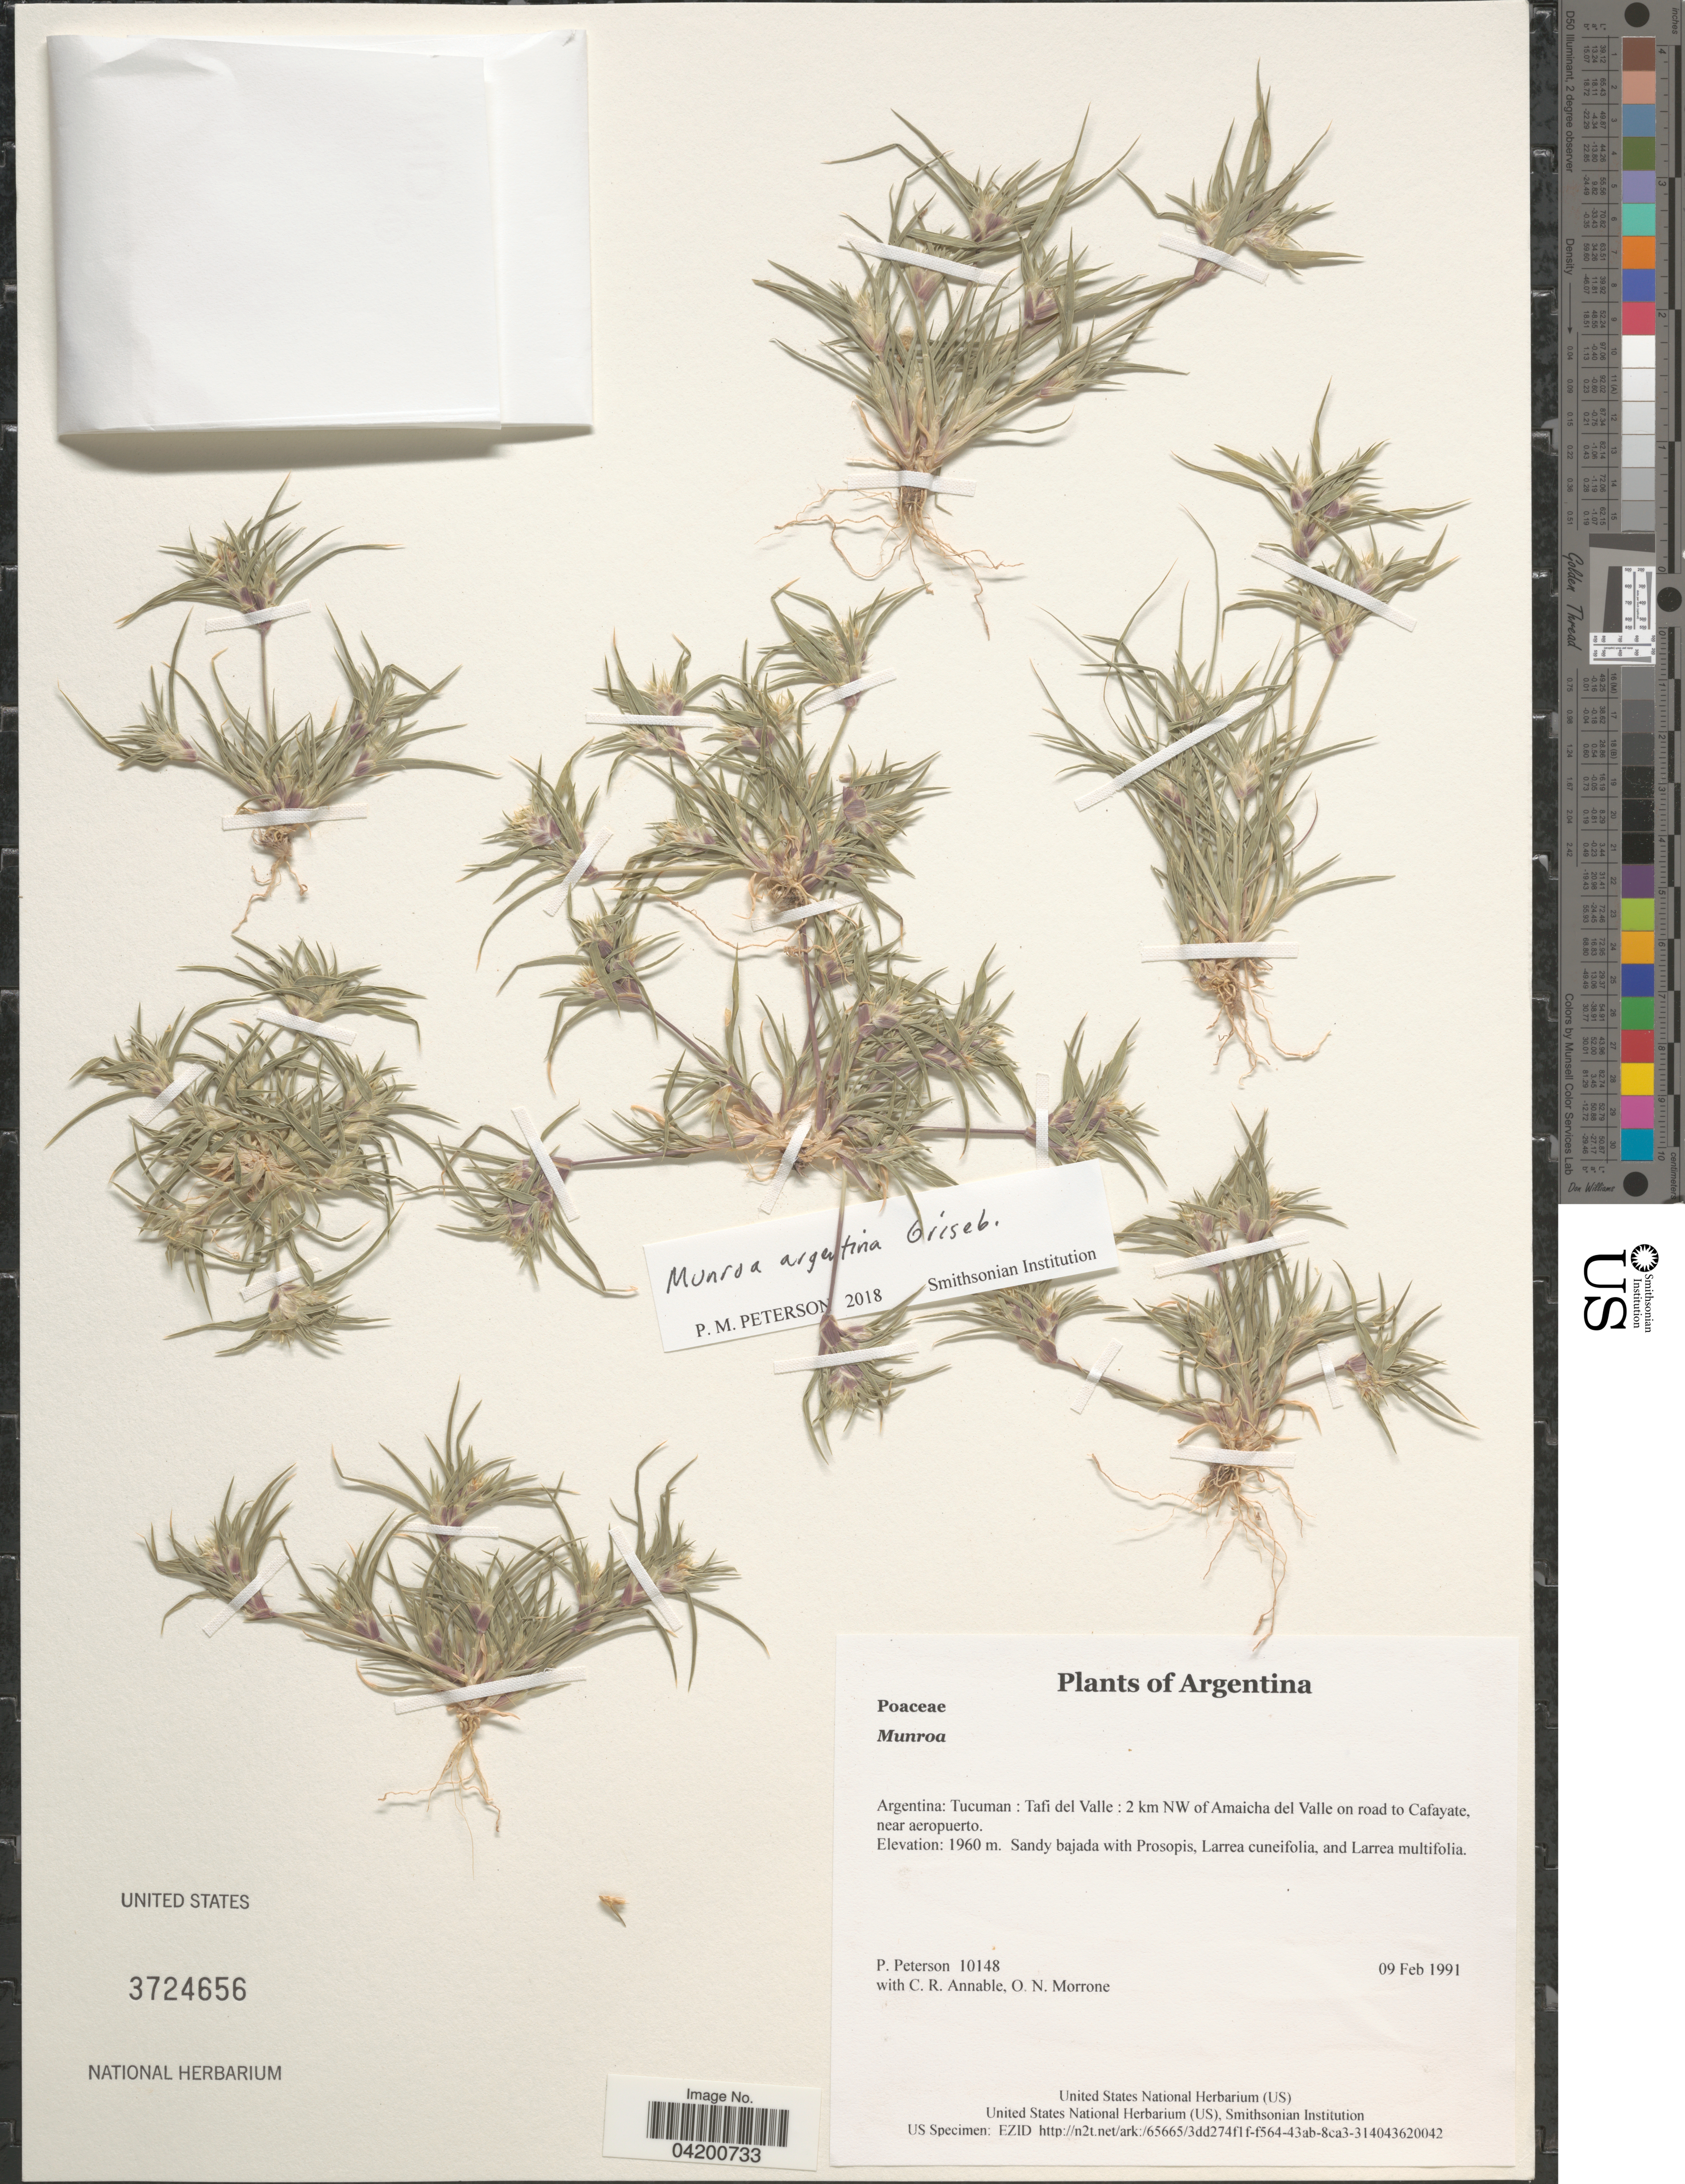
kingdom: Plantae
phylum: Tracheophyta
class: Liliopsida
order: Poales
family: Poaceae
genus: Munroa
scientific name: Munroa argentina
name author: Griseb.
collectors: P. Peterson, C. R. Annable & O. N. Morrone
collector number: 10148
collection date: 1991-02-09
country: Argentina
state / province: Tucuman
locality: Tafi del Valle: 2 km NW of Amaicha del Valle on road to Cafayate, near aeropuerto.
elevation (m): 1960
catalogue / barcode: US 3724656